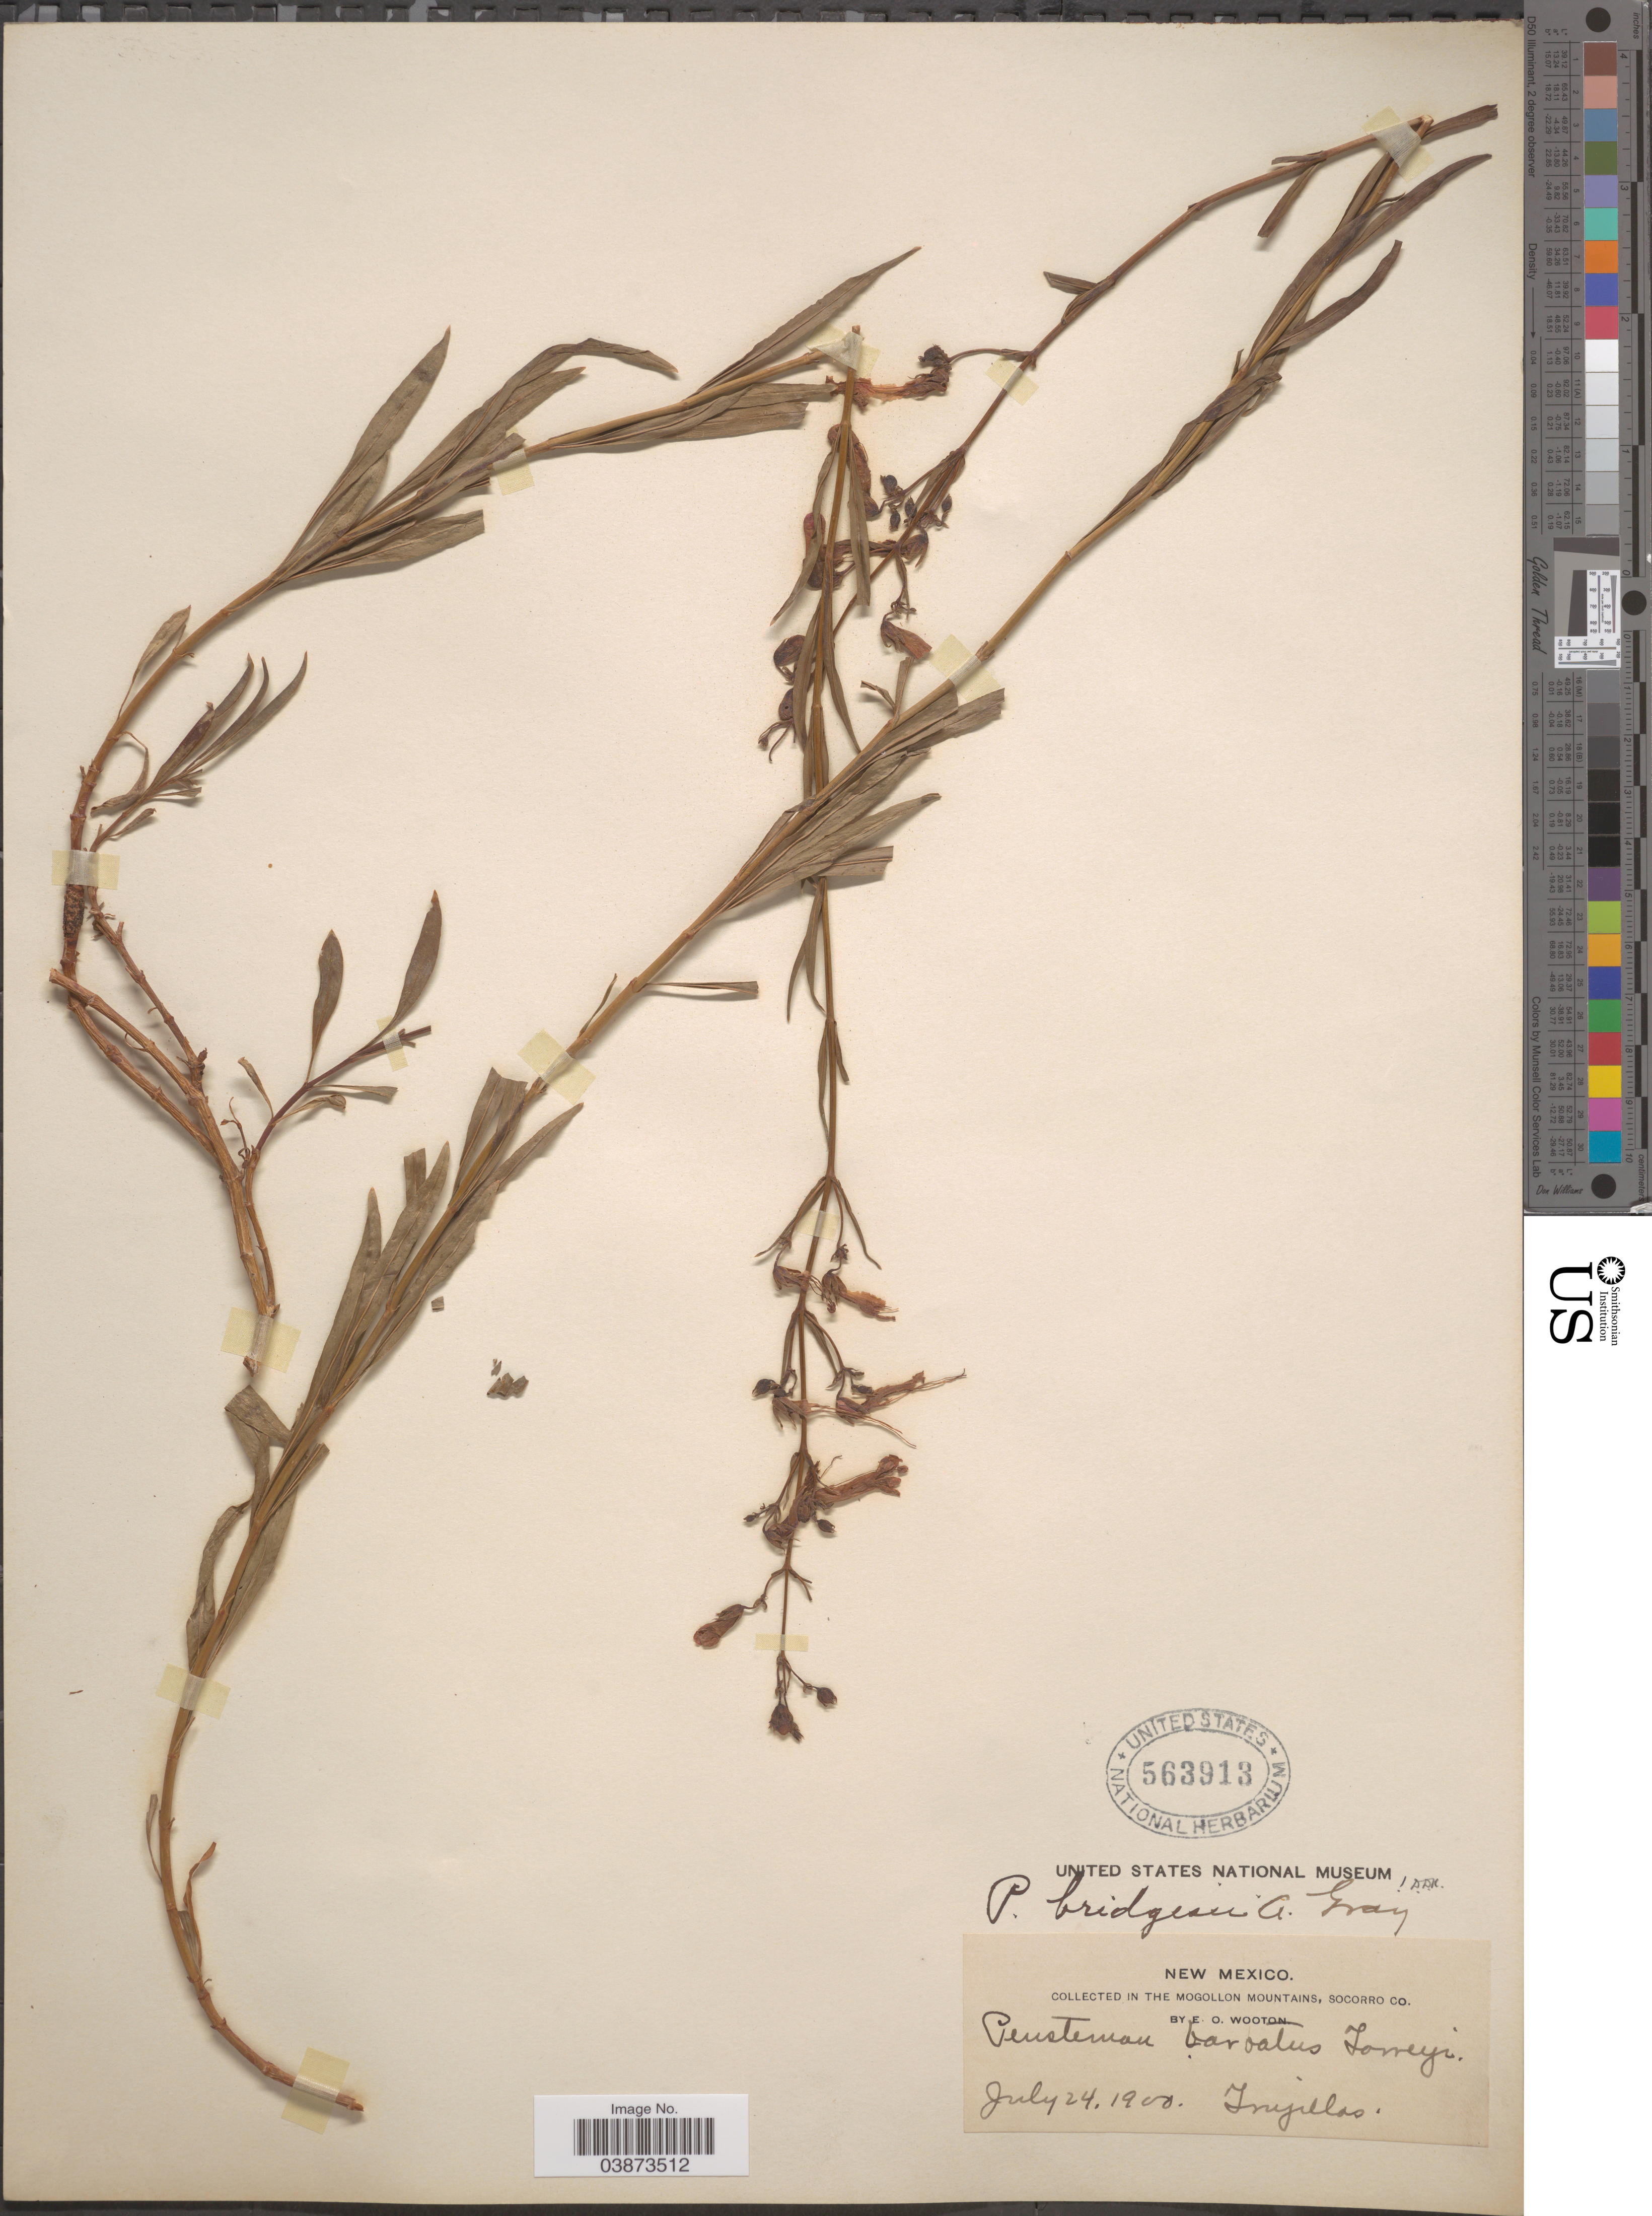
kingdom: Plantae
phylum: Tracheophyta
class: Magnoliopsida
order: Lamiales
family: Plantaginaceae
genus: Penstemon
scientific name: Penstemon bridgesii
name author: A. Gray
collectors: E. O. Wooton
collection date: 1900-07-24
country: United States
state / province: New Mexico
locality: In the Mogollon Mountains, Socorro Co. Trujillos.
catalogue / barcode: US 563913